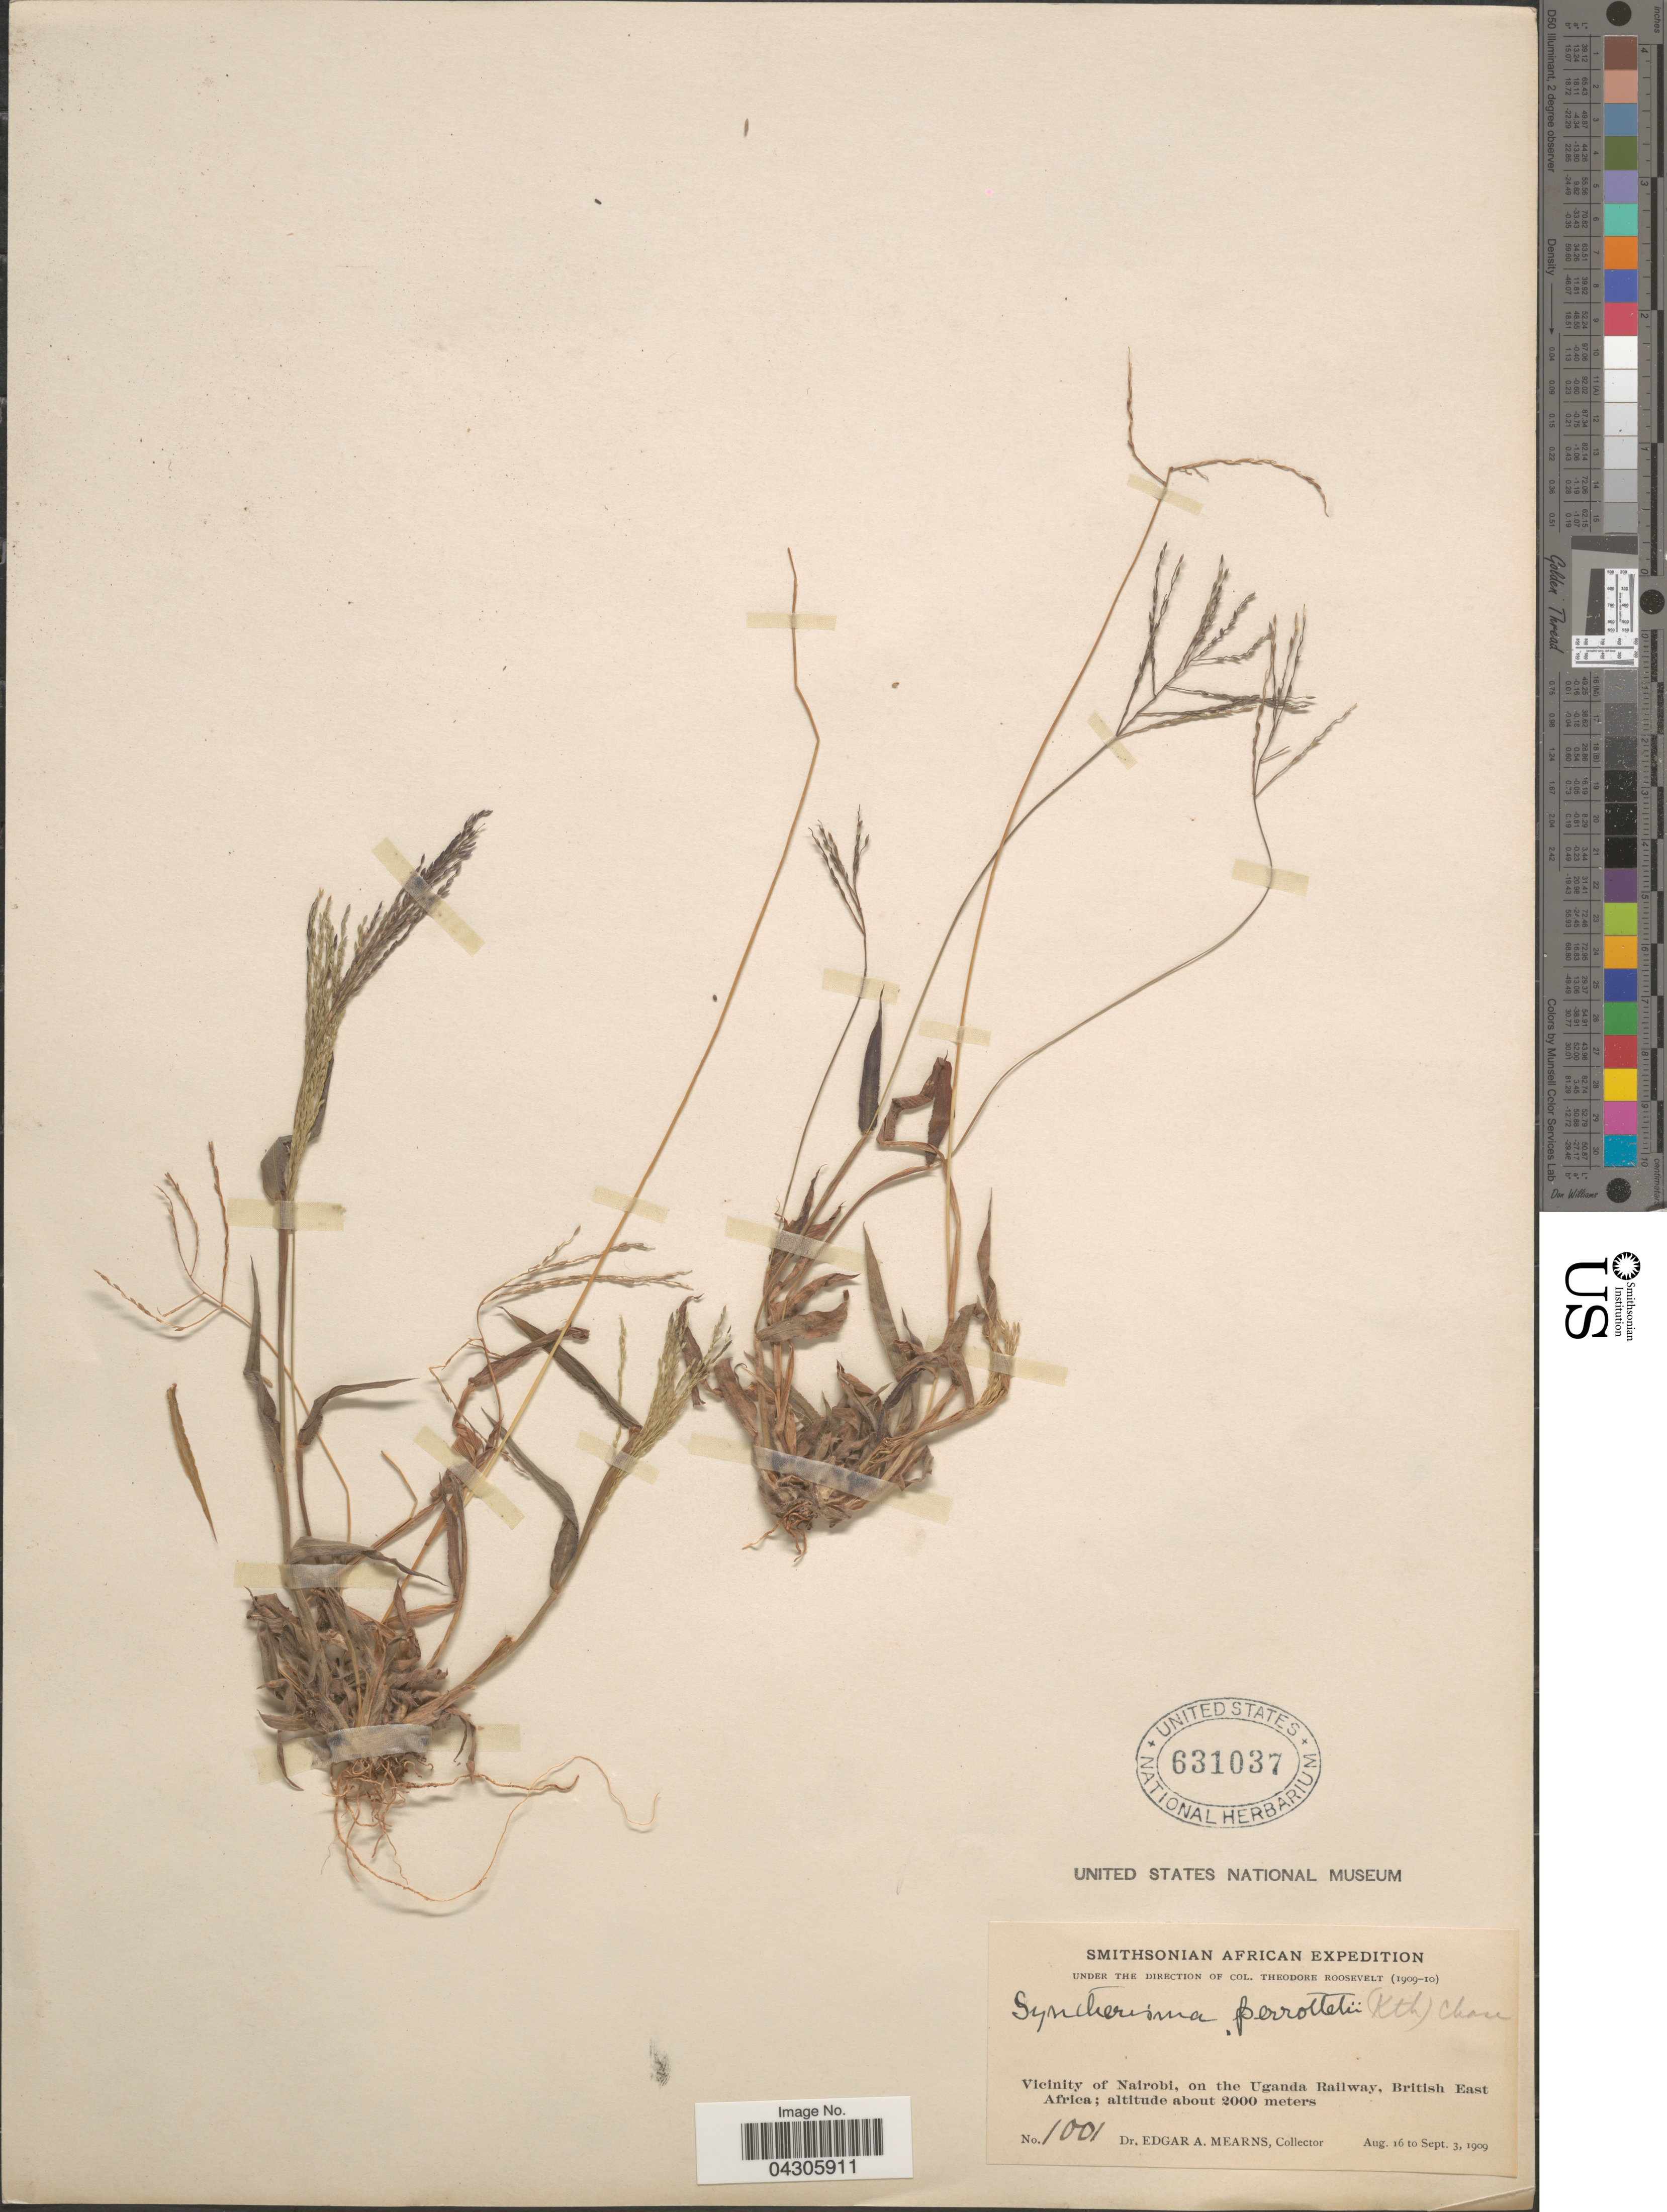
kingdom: Plantae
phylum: Tracheophyta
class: Liliopsida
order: Poales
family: Poaceae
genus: Digitaria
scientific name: Digitaria perrottetii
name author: (Kunth) Stapf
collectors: E. A. Mearns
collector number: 1001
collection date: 1909-08-16/1909-09-03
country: Kenya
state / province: Nairobi Area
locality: Smithsonian African Expedition. Vicinity of Nairobi, on the Uganda Railway, British East Africa.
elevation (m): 2000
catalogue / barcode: US 631037